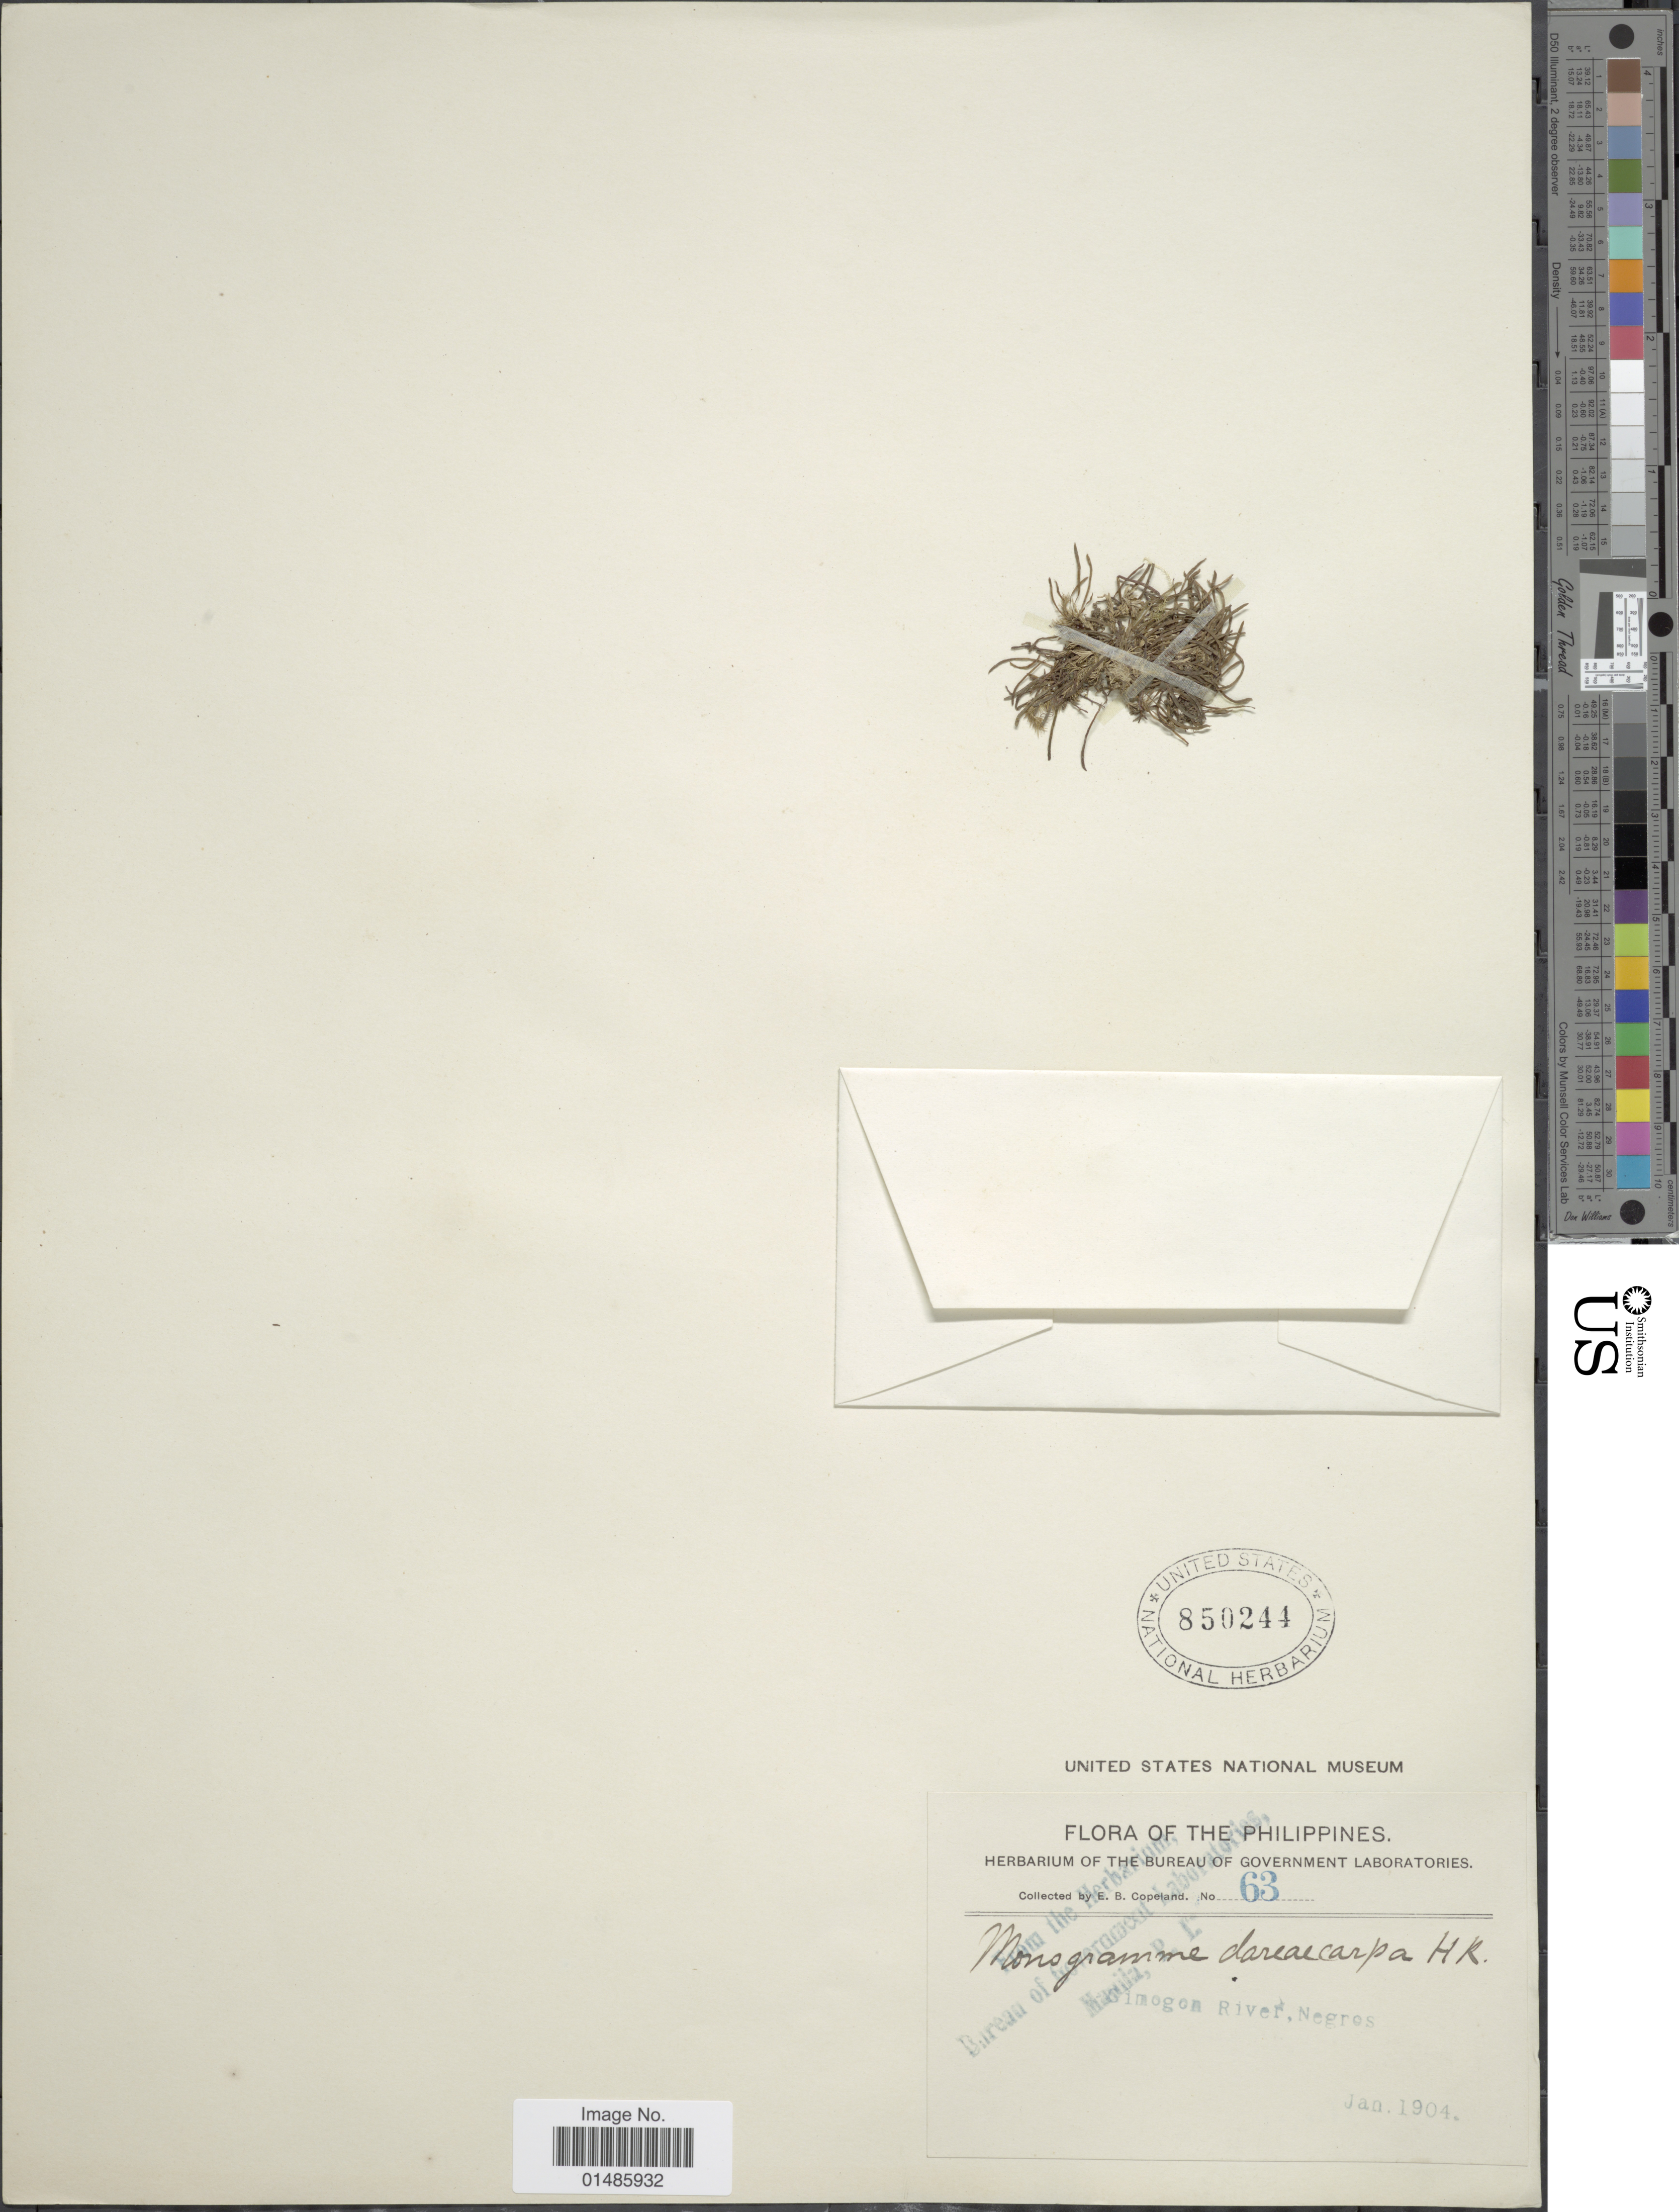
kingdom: Plantae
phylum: Tracheophyta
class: Polypodiopsida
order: Polypodiales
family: Pteridaceae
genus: Haplopteris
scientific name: Haplopteris dareicarpa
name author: (Hook.) S. Linds. & W.C. Chen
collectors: E. B. Copeland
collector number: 63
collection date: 1904-01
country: Philippines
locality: Gimogon River, Negros Island.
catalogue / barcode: US 850244